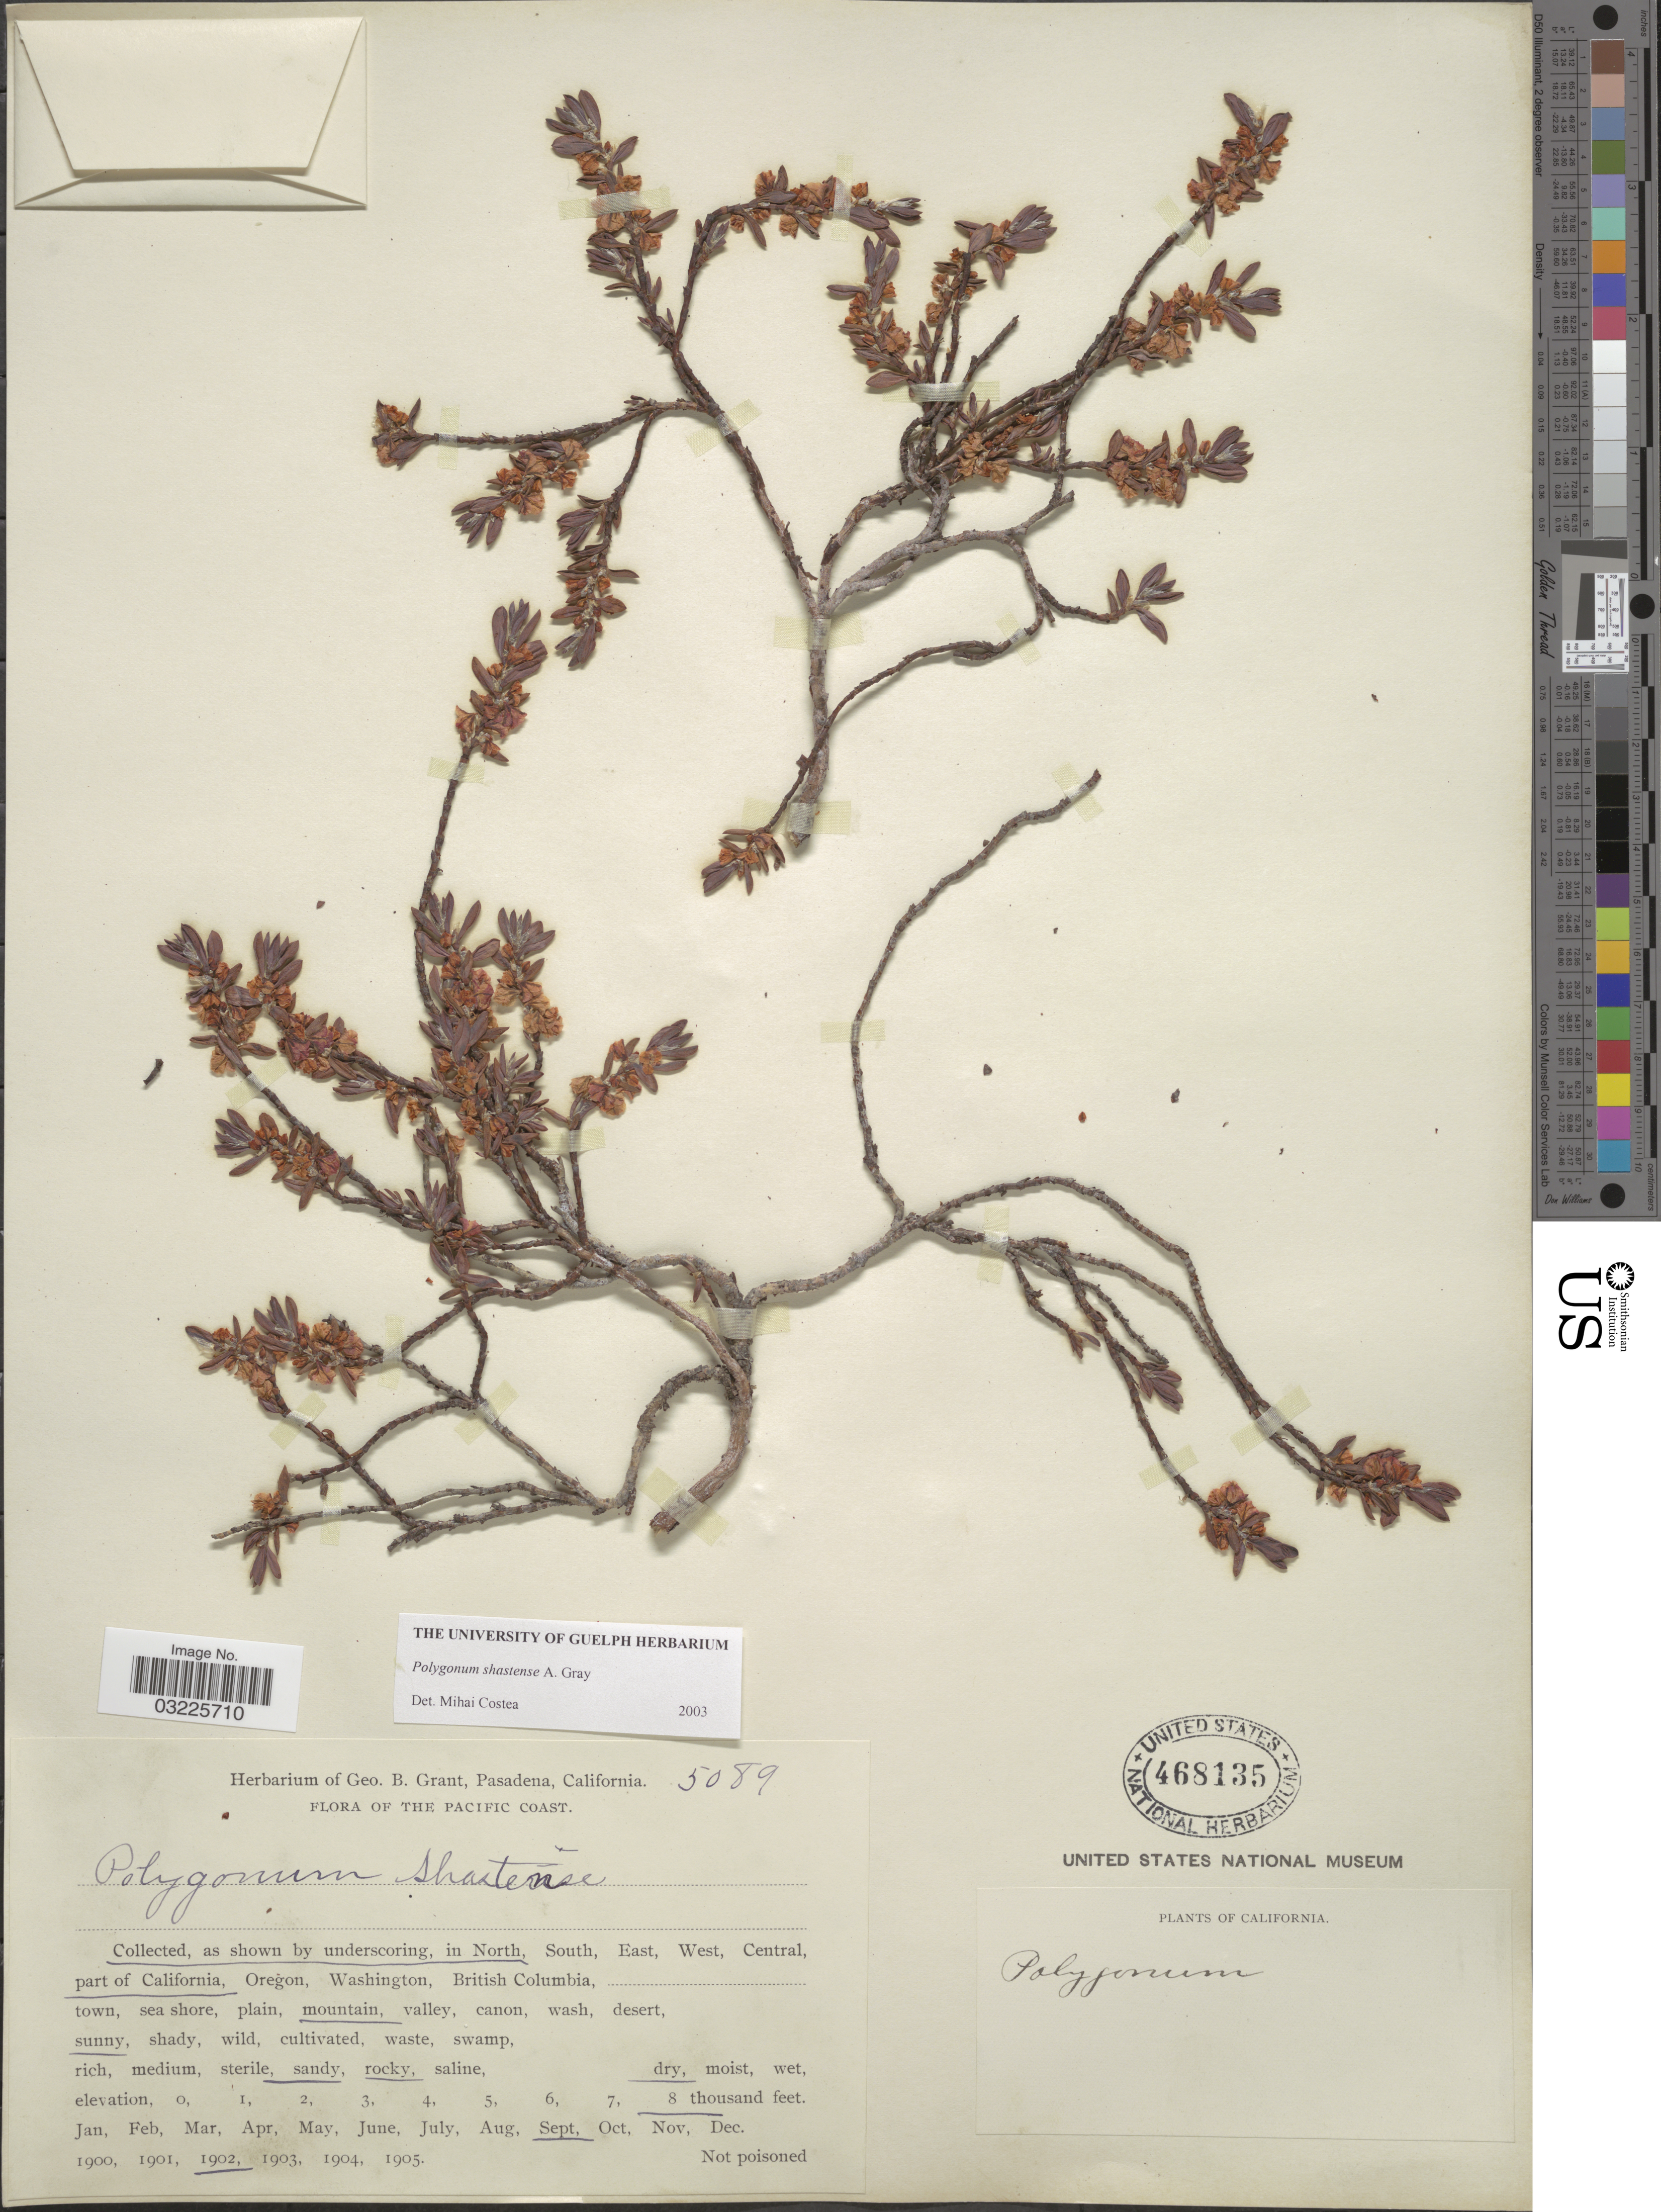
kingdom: Plantae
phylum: Tracheophyta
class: Magnoliopsida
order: Caryophyllales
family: Polygonaceae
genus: Polygonum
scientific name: Polygonum shastense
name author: W.H. Brewer ex A. Gray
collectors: ex herb. Geo. B. Grant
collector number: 5089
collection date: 1902-09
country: United States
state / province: California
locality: North part of California.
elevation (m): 2438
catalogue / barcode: US 468135